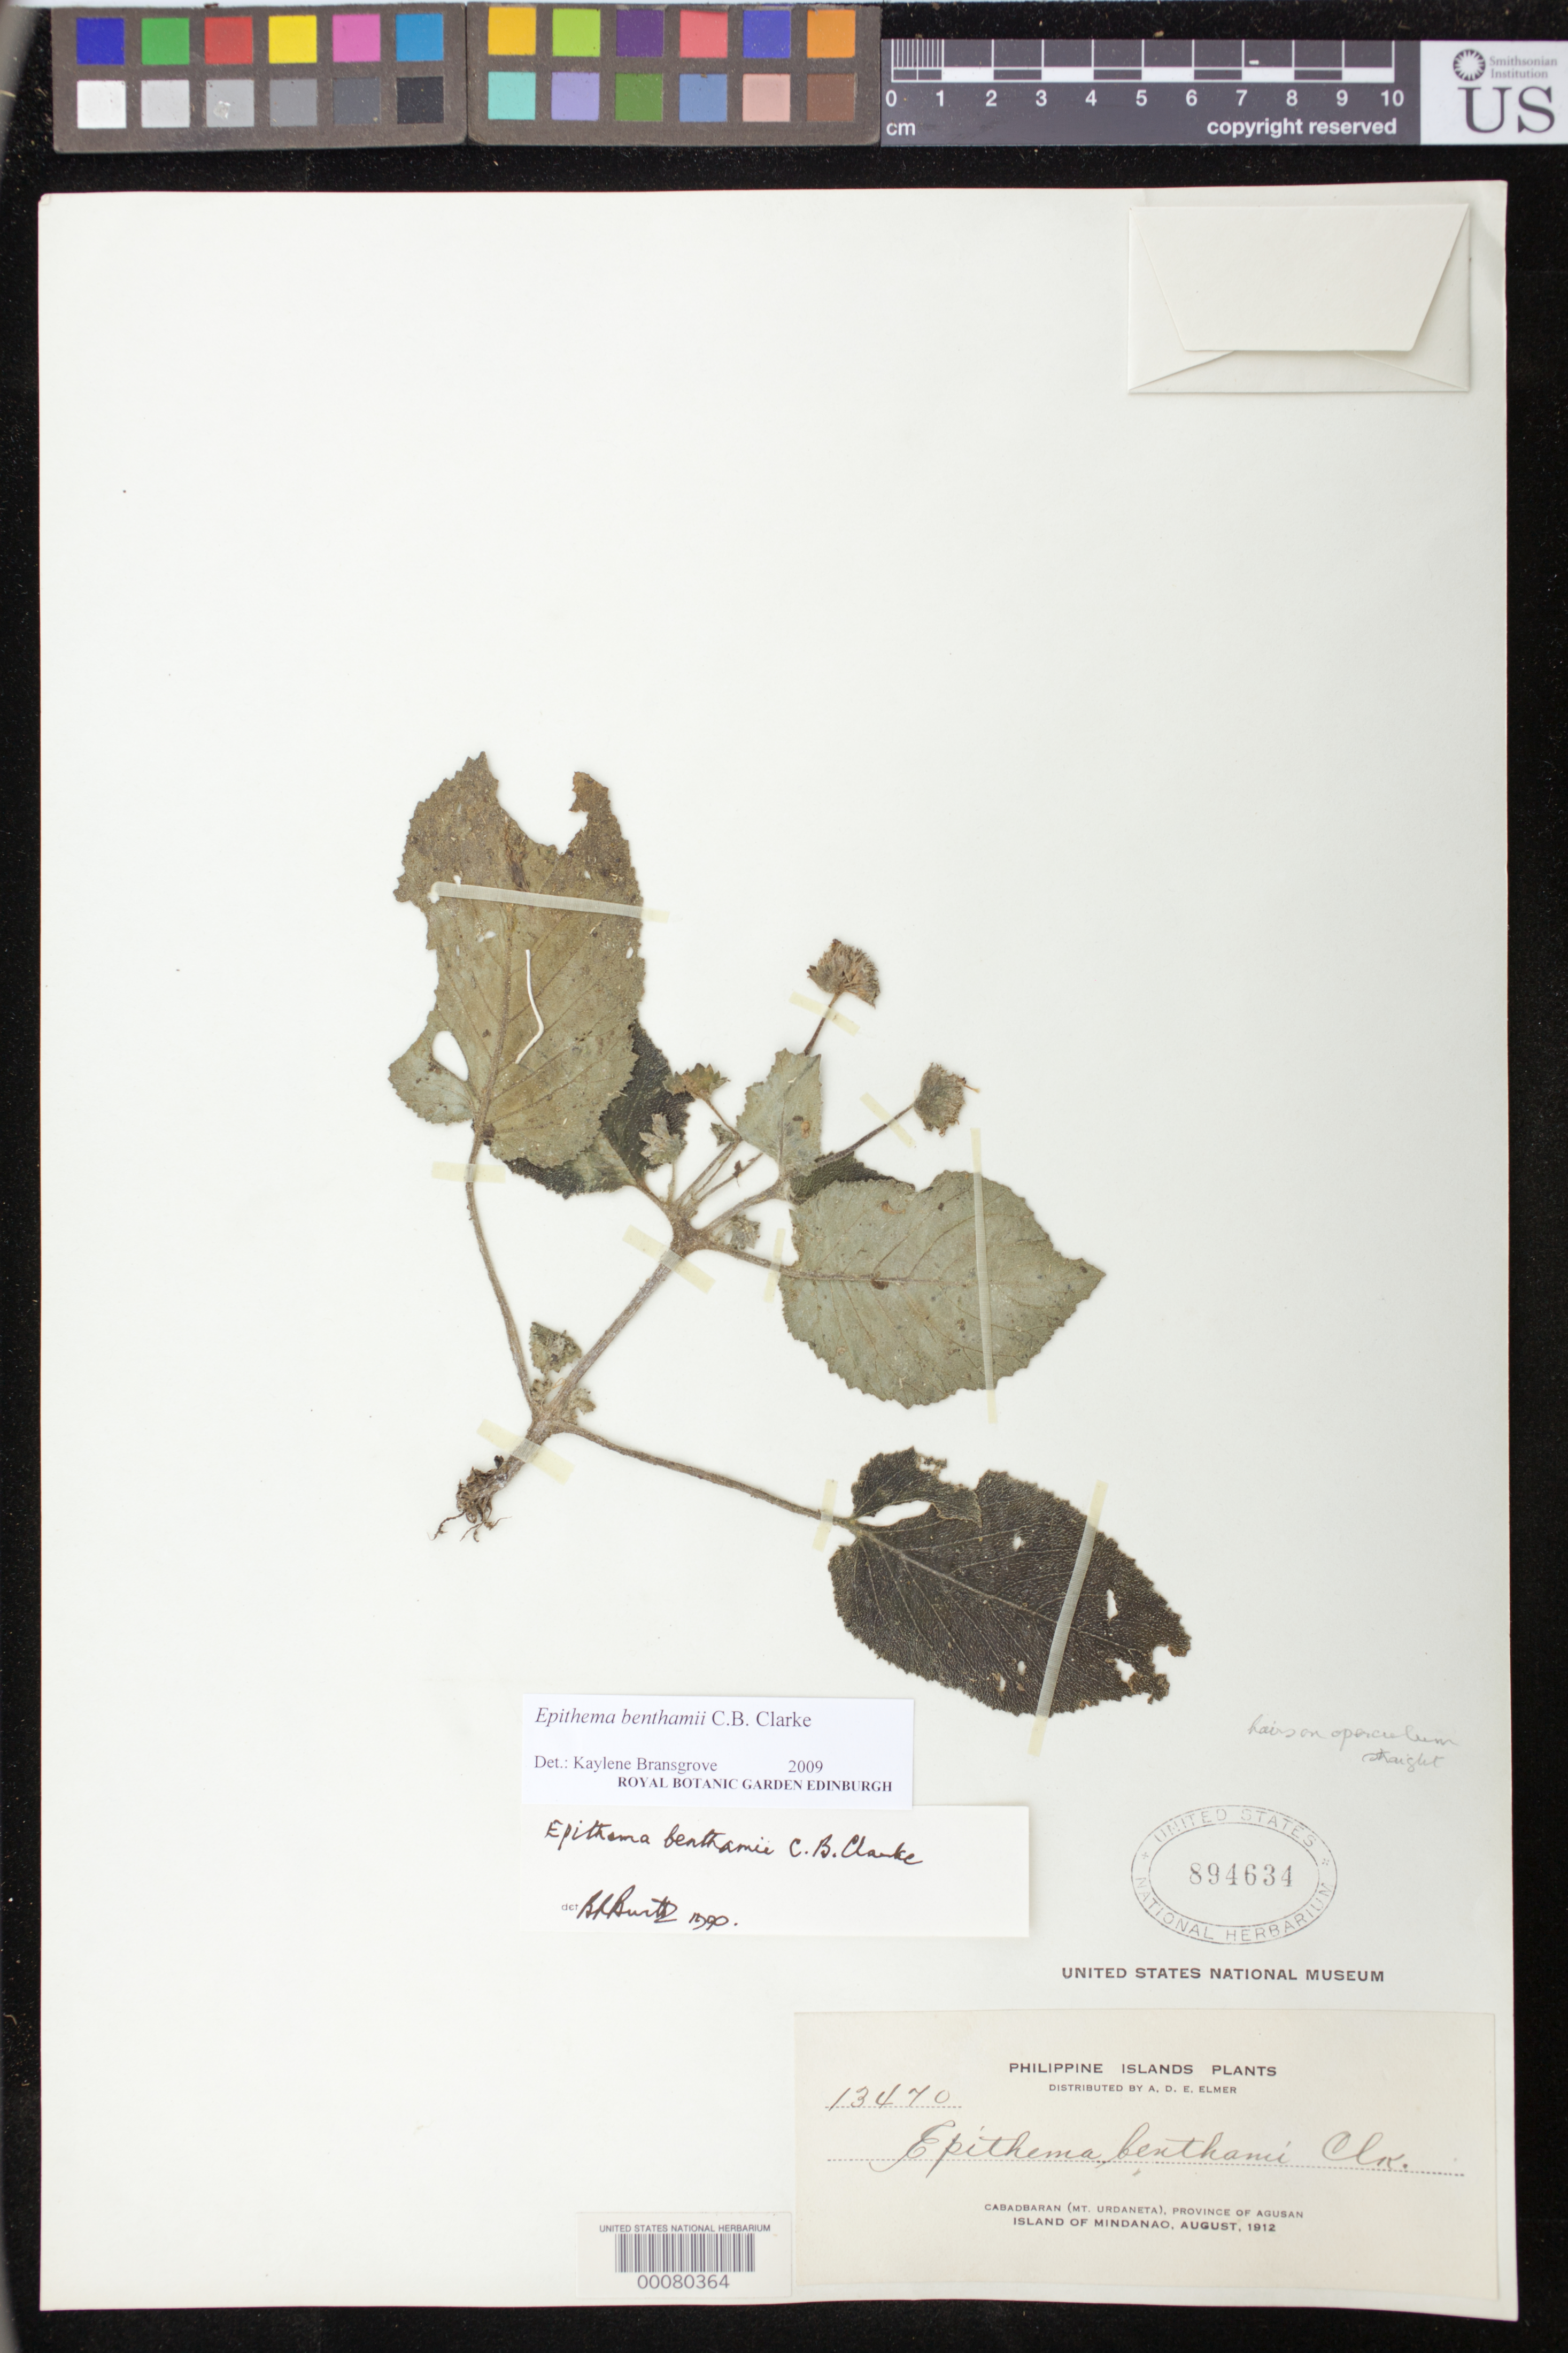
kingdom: Plantae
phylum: Tracheophyta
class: Magnoliopsida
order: Lamiales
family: Gesneriaceae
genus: Epithema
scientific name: Epithema benthamii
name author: C.B. Clarke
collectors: A. D. E. Elmer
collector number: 13470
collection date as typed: Aug 1912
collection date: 1912-08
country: Philippines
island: Mindanao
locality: Cabadbaran (Mt. Urdaneta), Province of Agusan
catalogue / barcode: US 894634